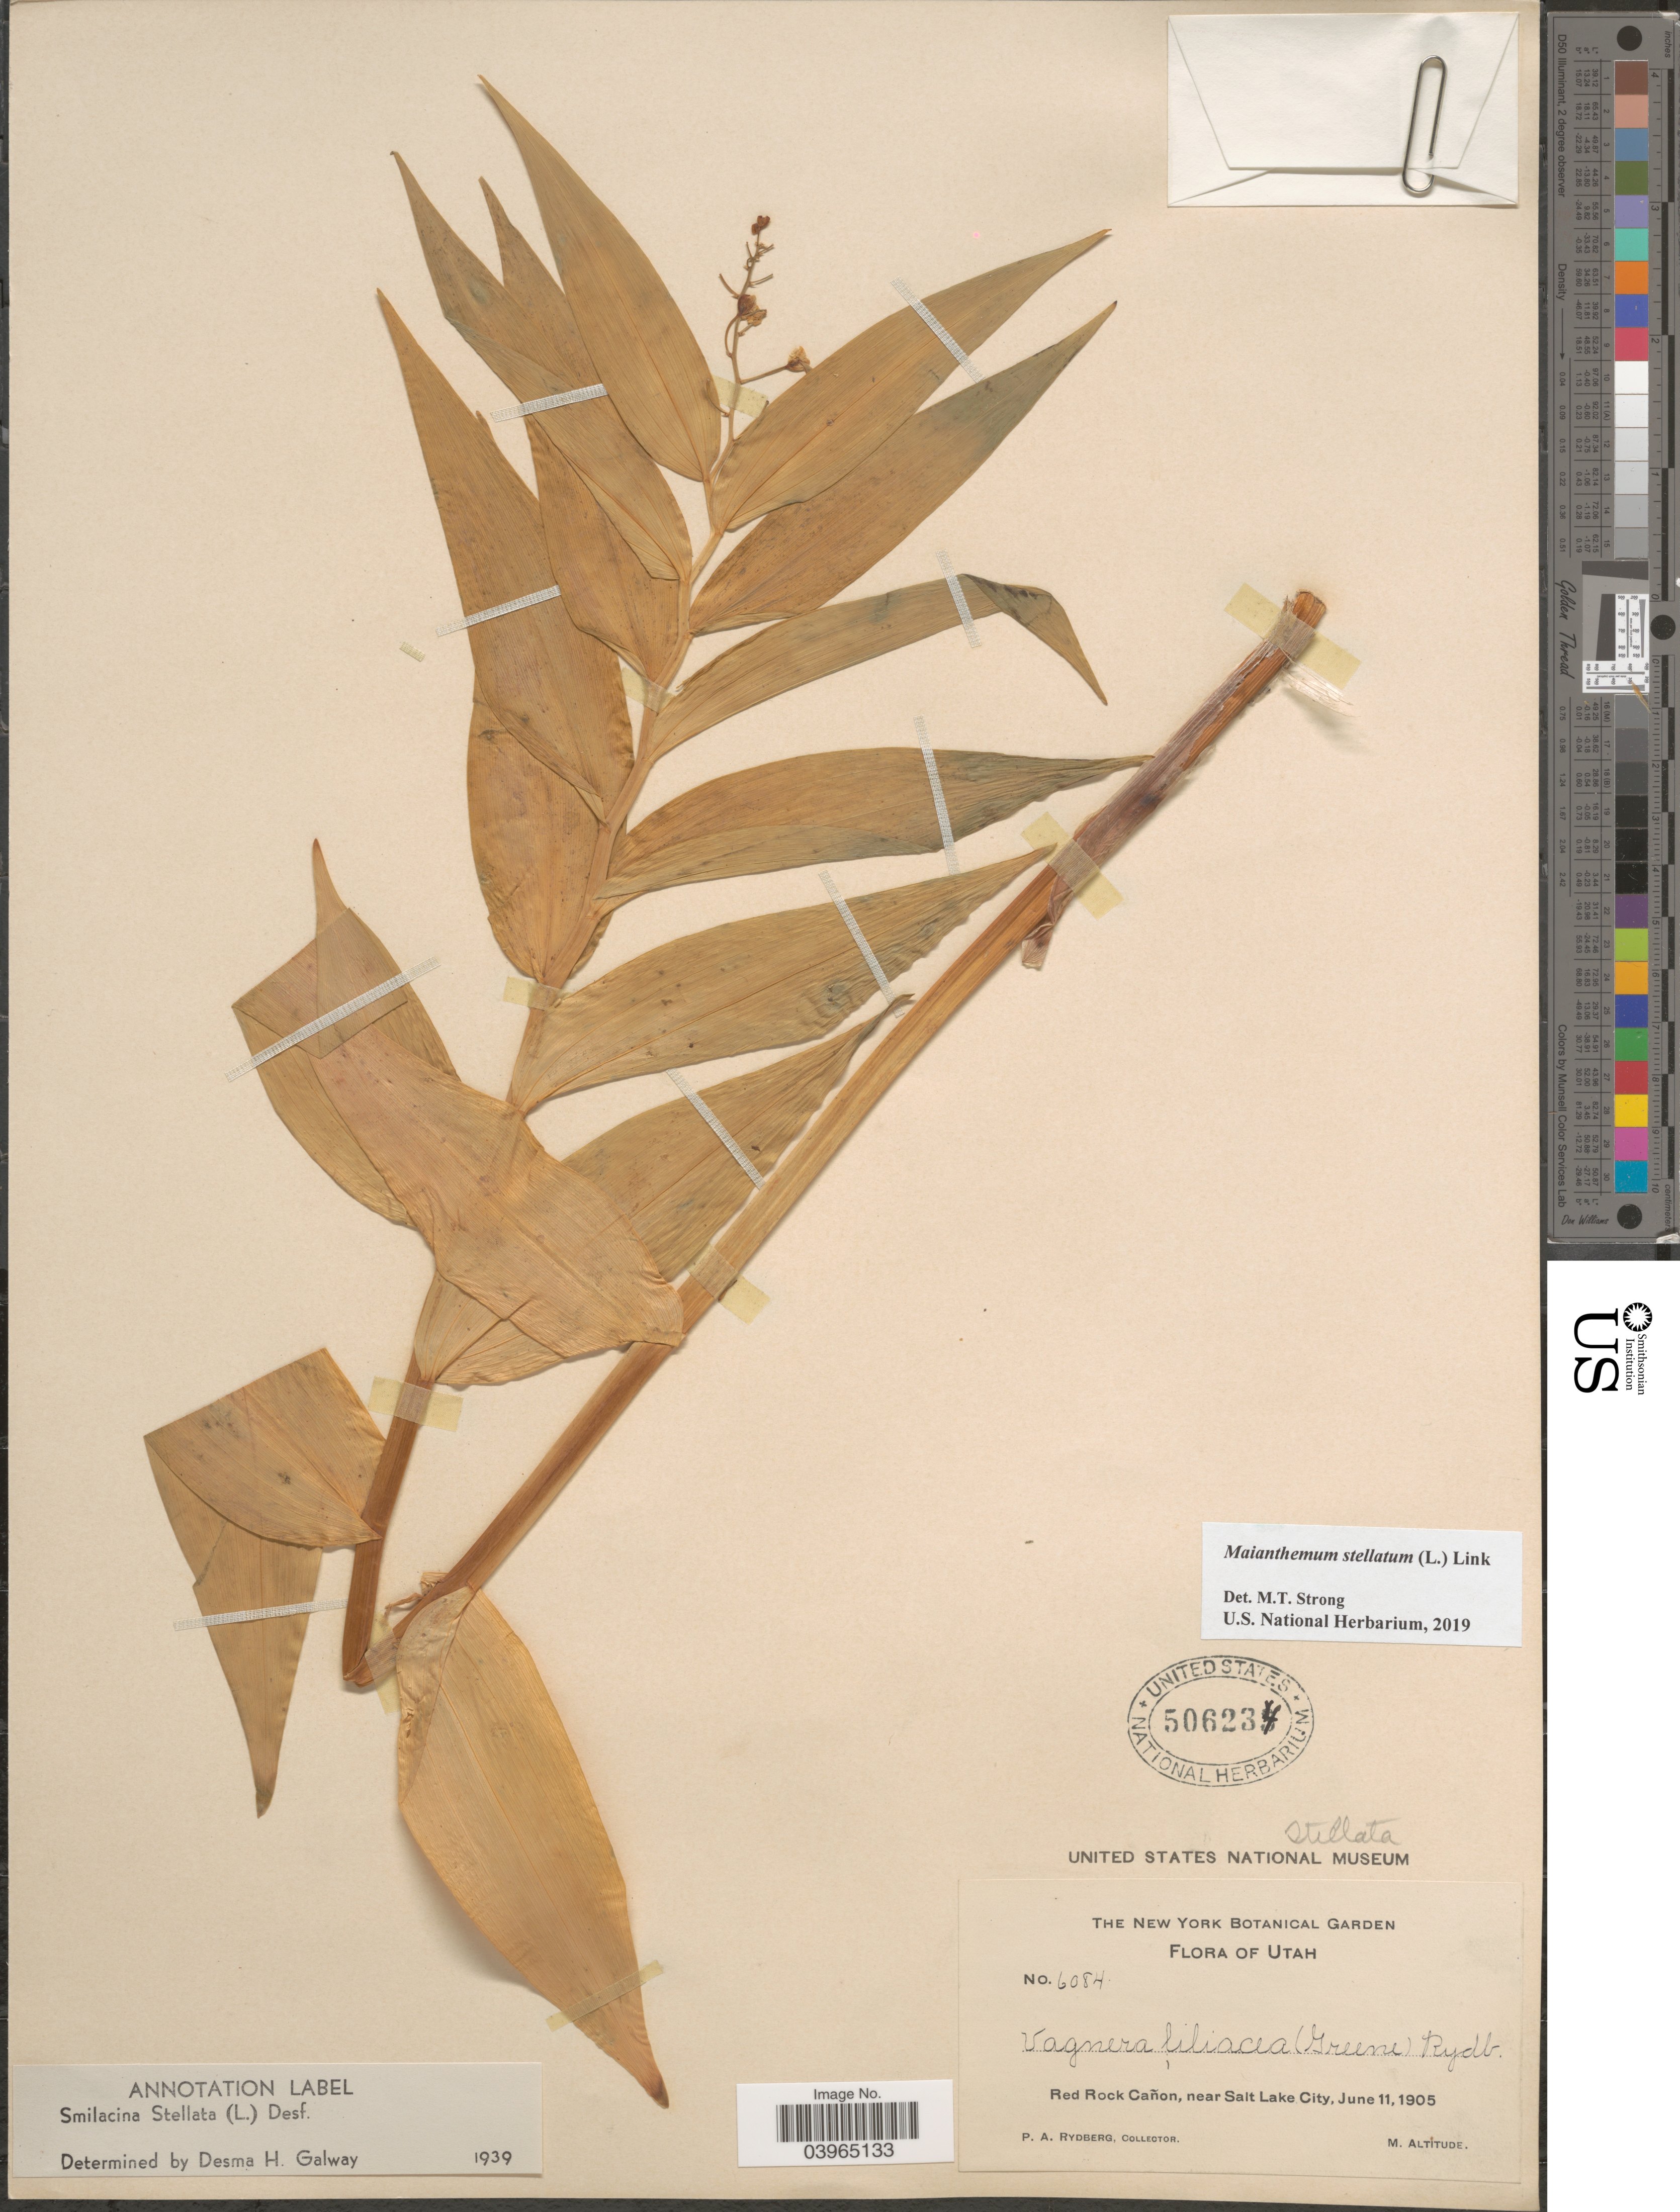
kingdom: Plantae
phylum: Tracheophyta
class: Liliopsida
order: Asparagales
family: Asparagaceae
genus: Maianthemum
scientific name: Maianthemum stellatum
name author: (L.) Link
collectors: P. A. Rydberg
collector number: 6084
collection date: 1905-06-11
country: United States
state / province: Utah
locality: Red Rock Cañon, near Salt Lake City.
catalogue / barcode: US 506234